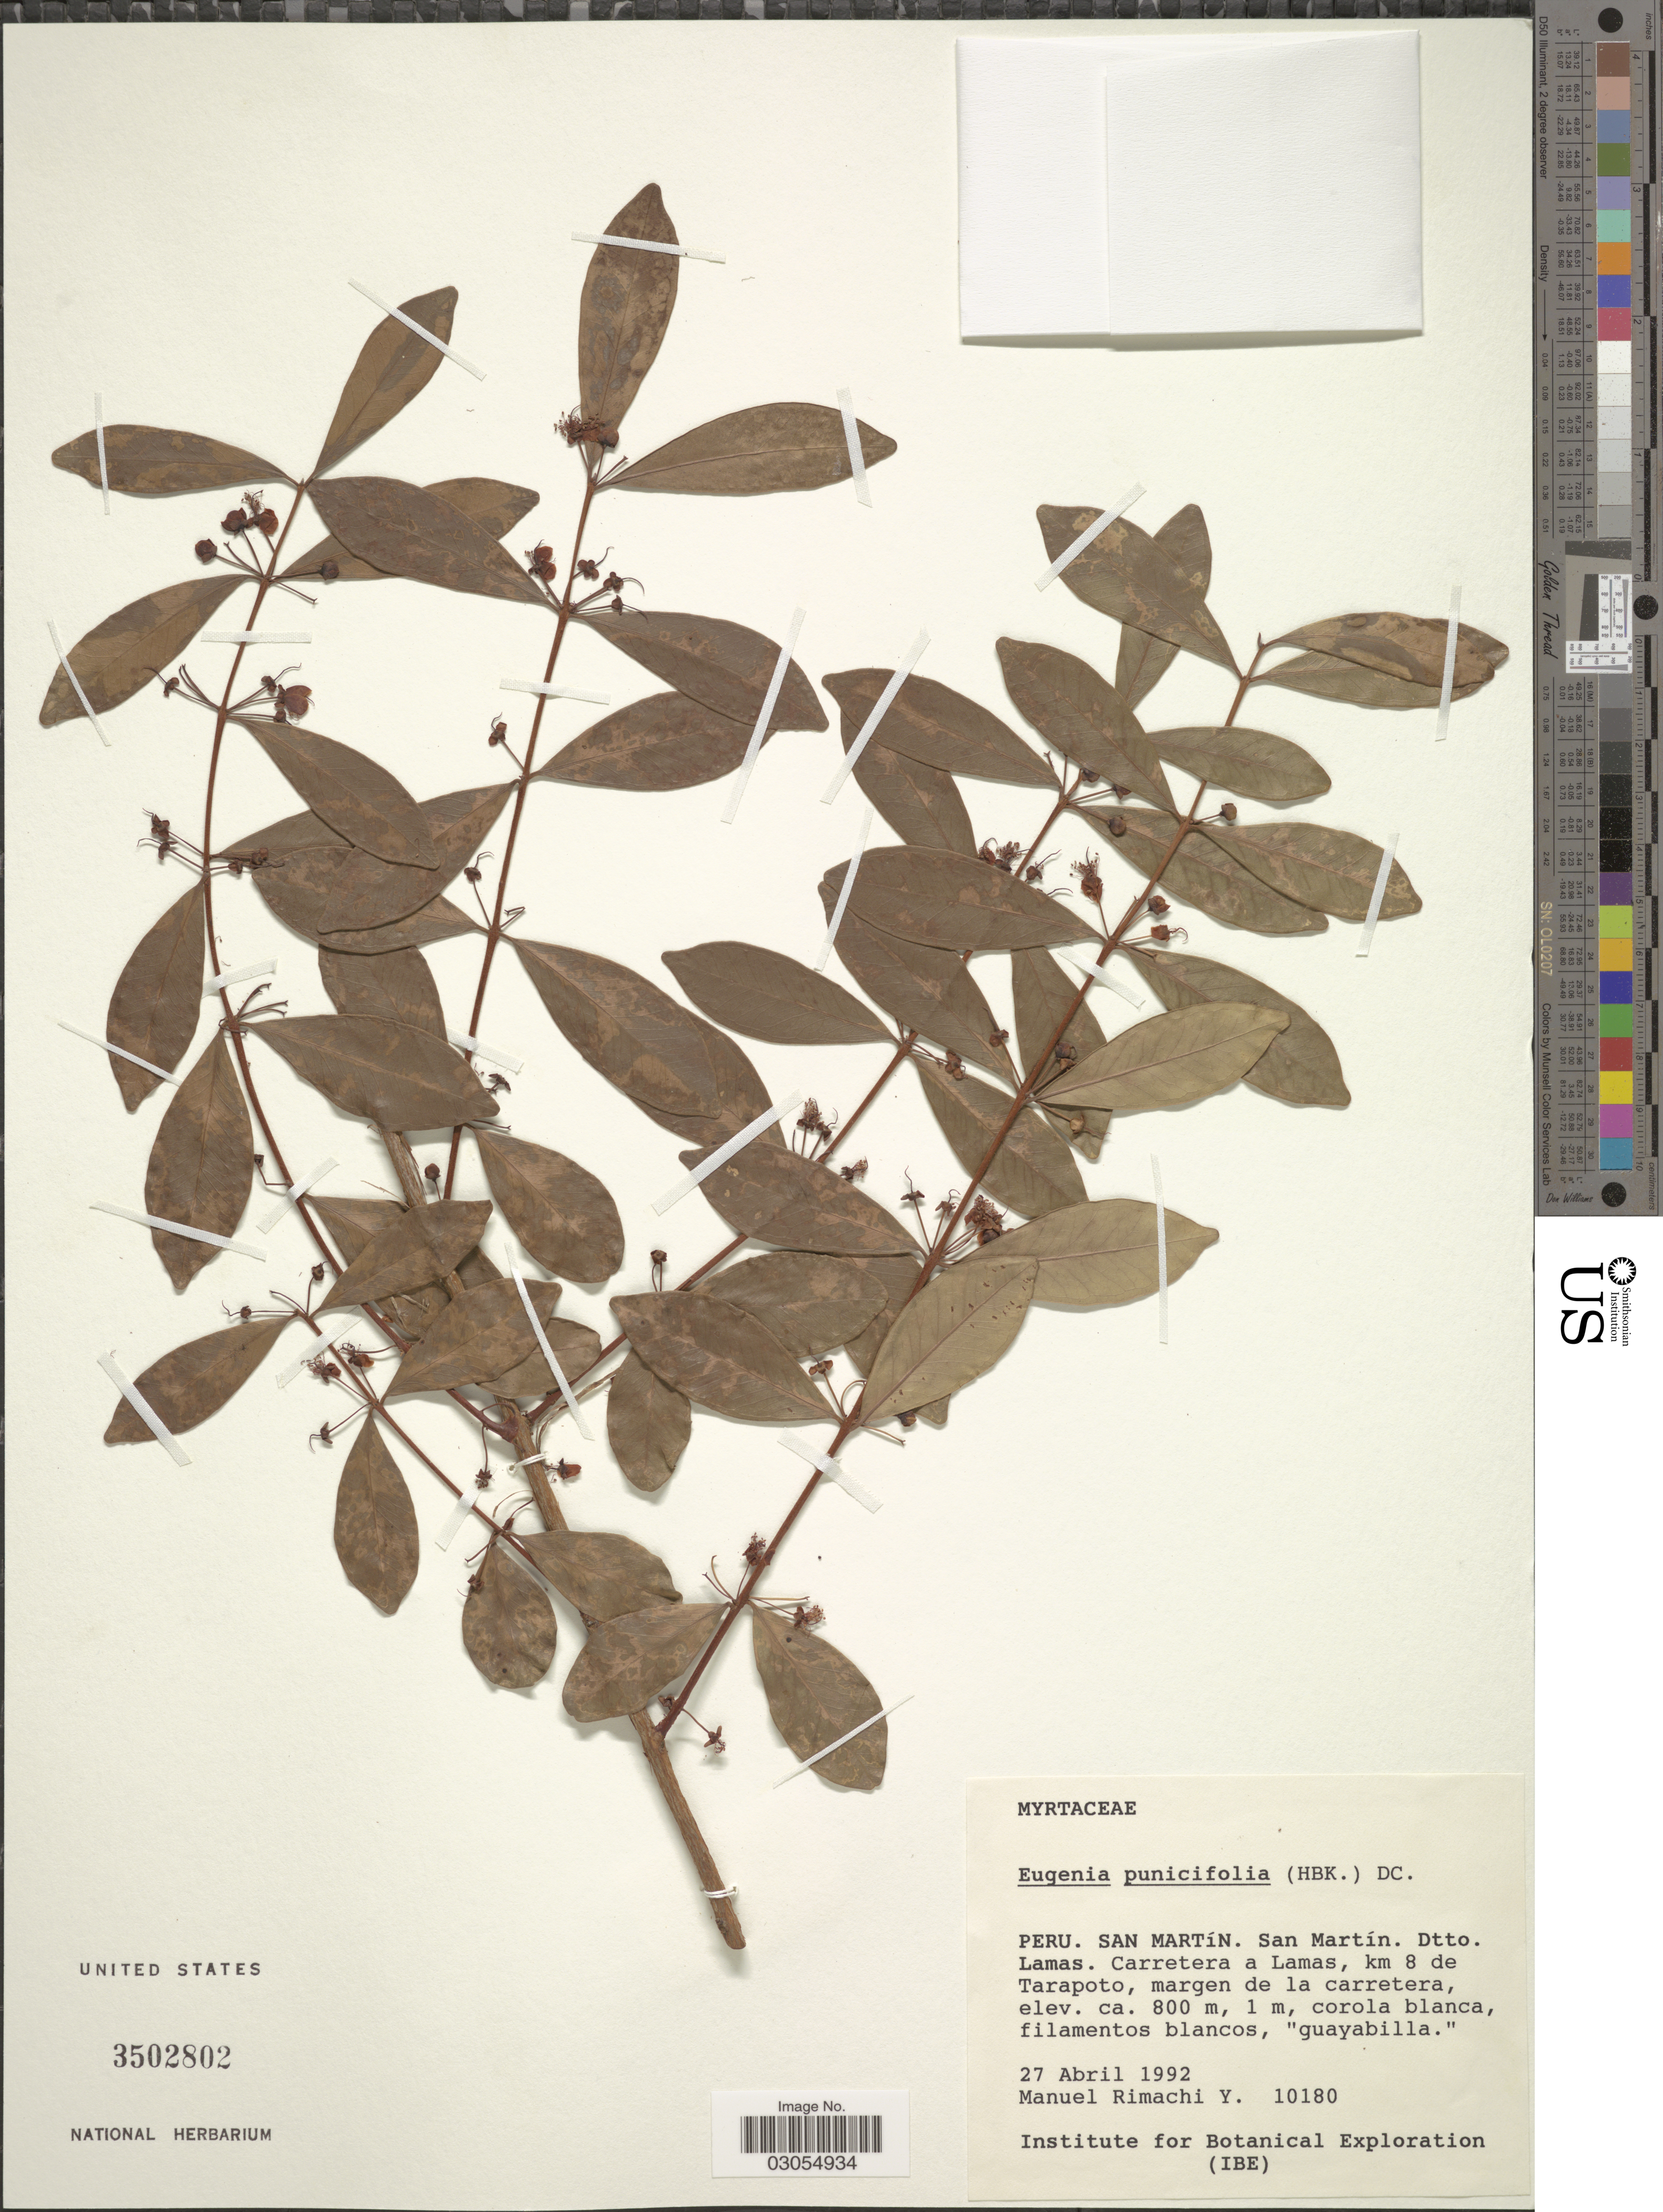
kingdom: Plantae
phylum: Tracheophyta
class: Magnoliopsida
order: Myrtales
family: Myrtaceae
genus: Eugenia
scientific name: Eugenia punicifolia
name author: (Kunth) DC.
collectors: M. Rimachi Y.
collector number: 10180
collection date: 1992-04-27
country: Peru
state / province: San Martín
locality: Dtto. Lamas. Carretera a Lamas, km 8 de Tarapoto, margen de la carretera.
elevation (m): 800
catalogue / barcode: US 3502802